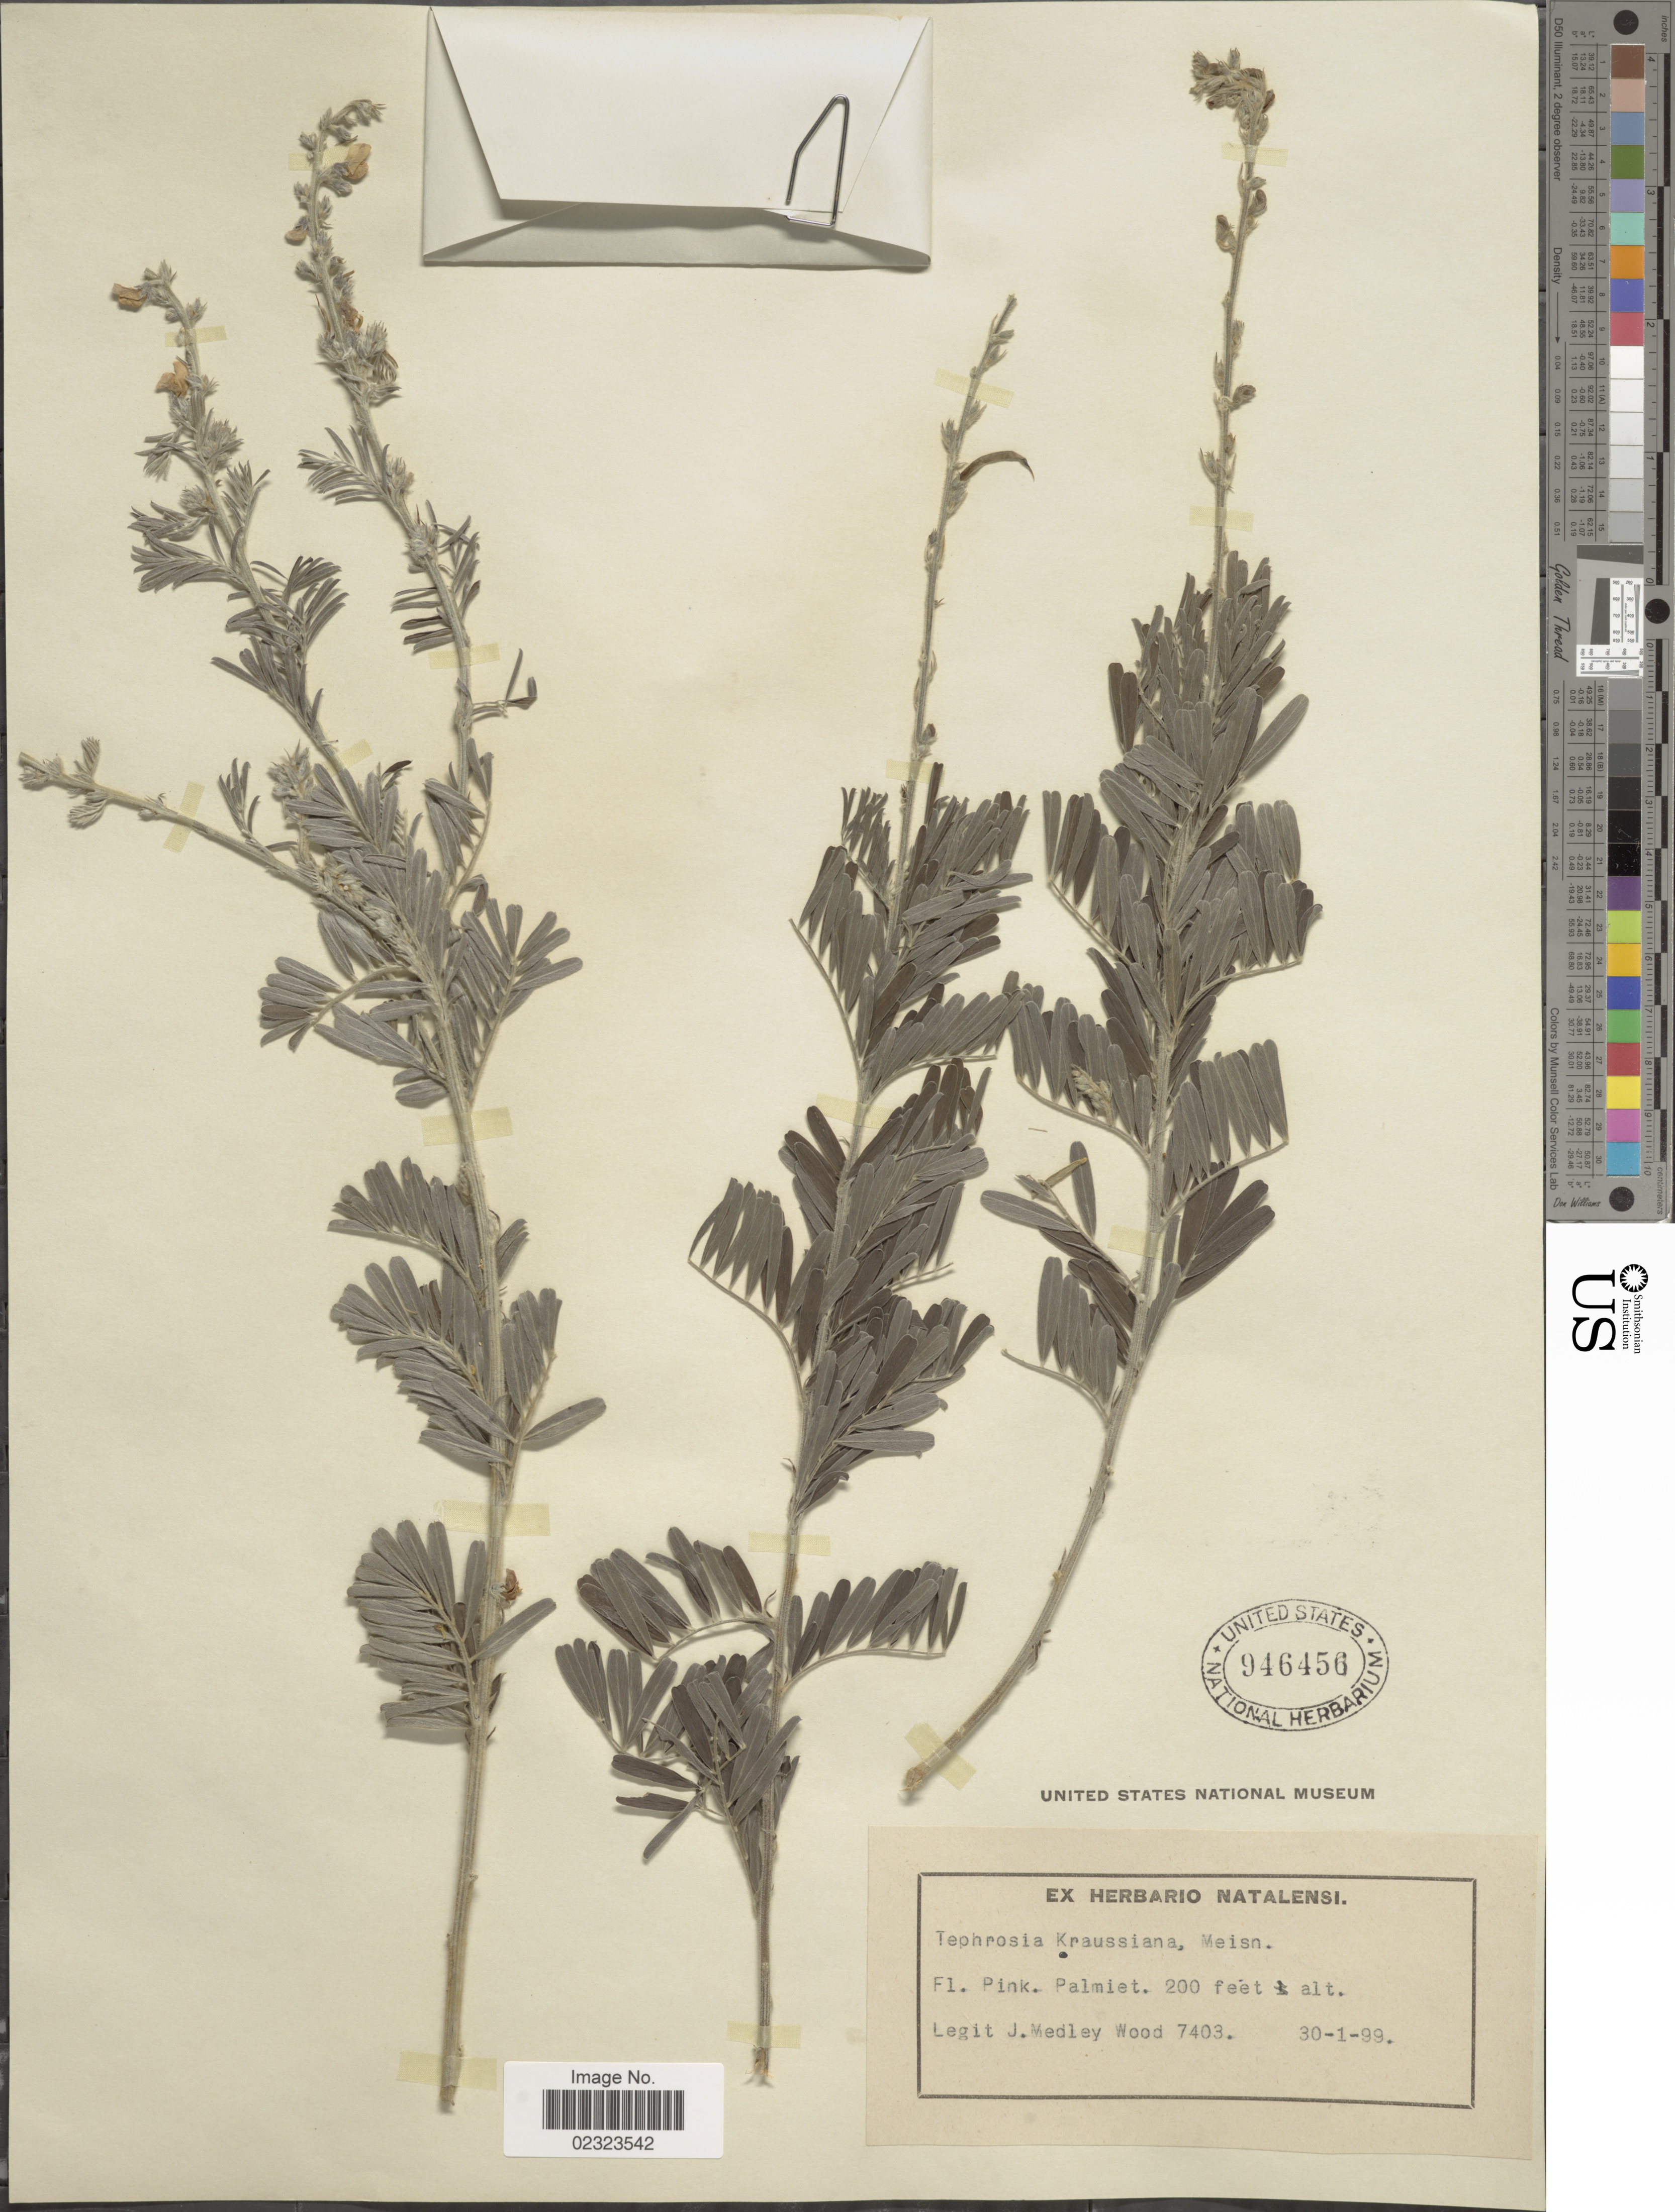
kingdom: Plantae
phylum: Tracheophyta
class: Magnoliopsida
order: Fabales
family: Fabaceae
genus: Tephrosia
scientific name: Tephrosia kraussiana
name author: Meisn.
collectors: J. Medley Wood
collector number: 7403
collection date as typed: Transcribed d/m/y: 30/1/99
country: South Africa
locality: Palmiet.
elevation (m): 61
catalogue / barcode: US 946456